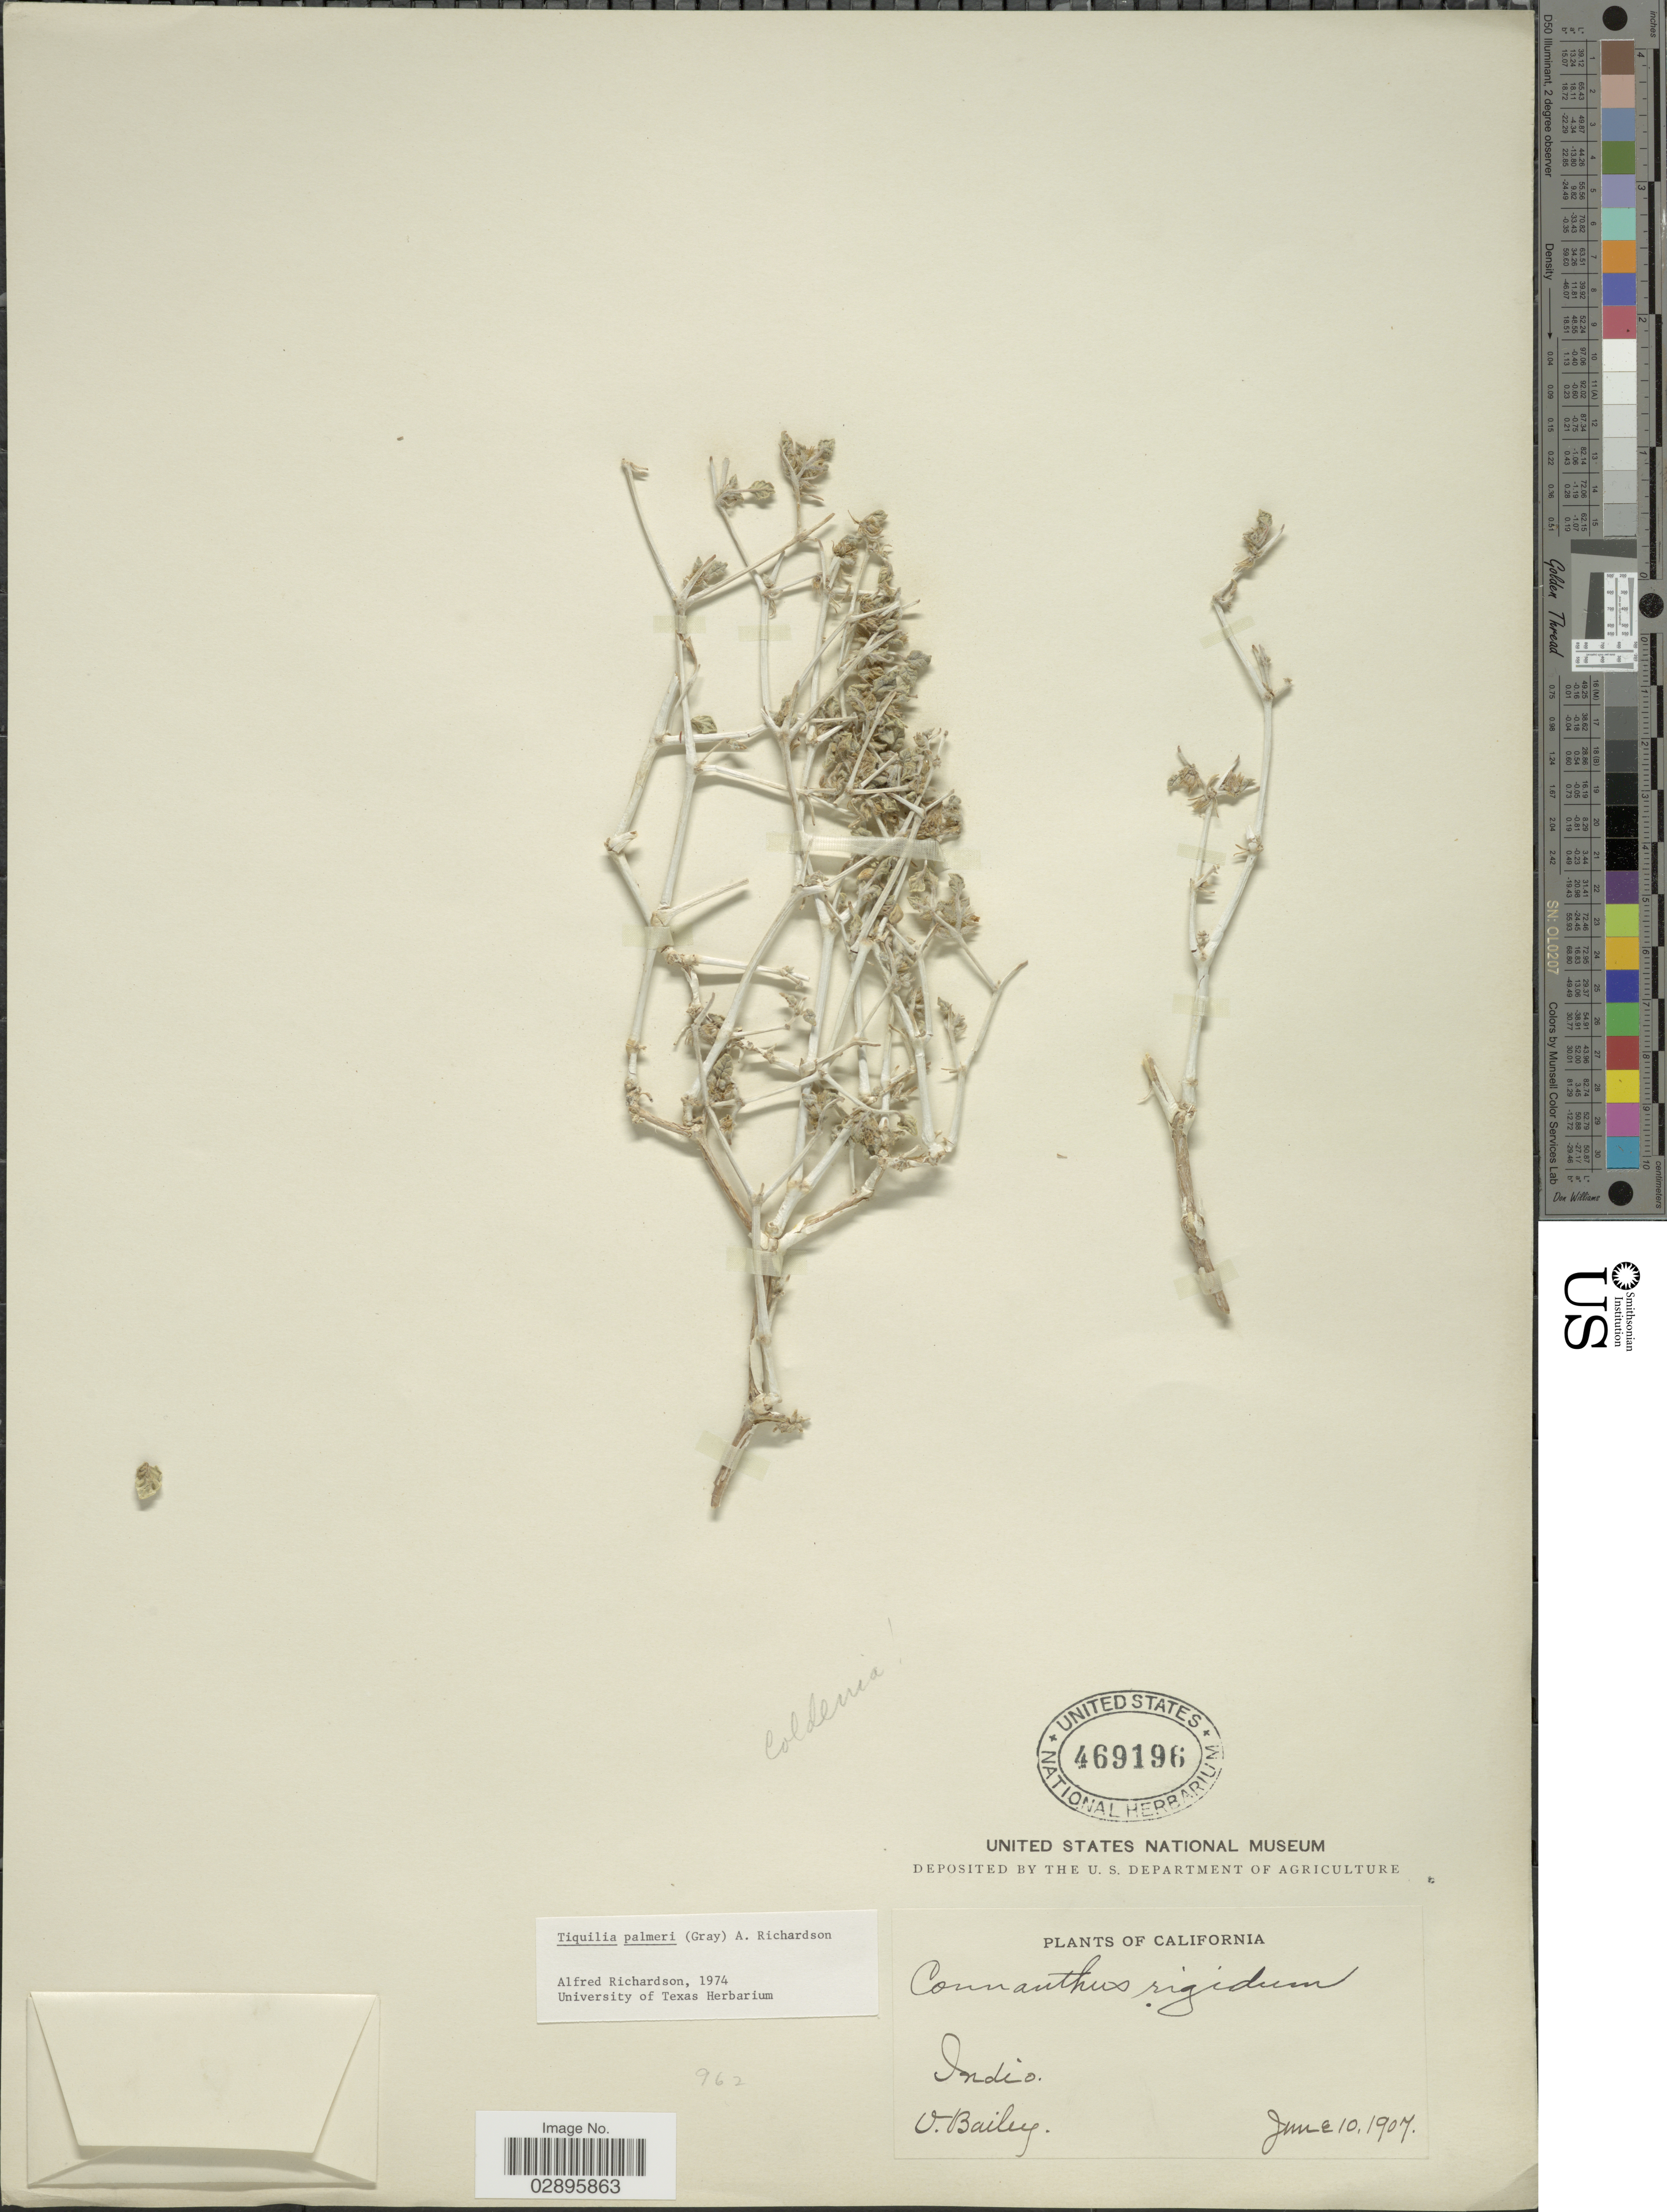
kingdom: Plantae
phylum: Tracheophyta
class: Magnoliopsida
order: Boraginales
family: Ehretiaceae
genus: Tiquilia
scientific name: Tiquilia palmeri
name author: (A. Gray) A.T. Richardson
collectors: O. Bailey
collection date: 1907-06-10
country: United States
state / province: California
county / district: Riverside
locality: Indio.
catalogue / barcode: US 469196